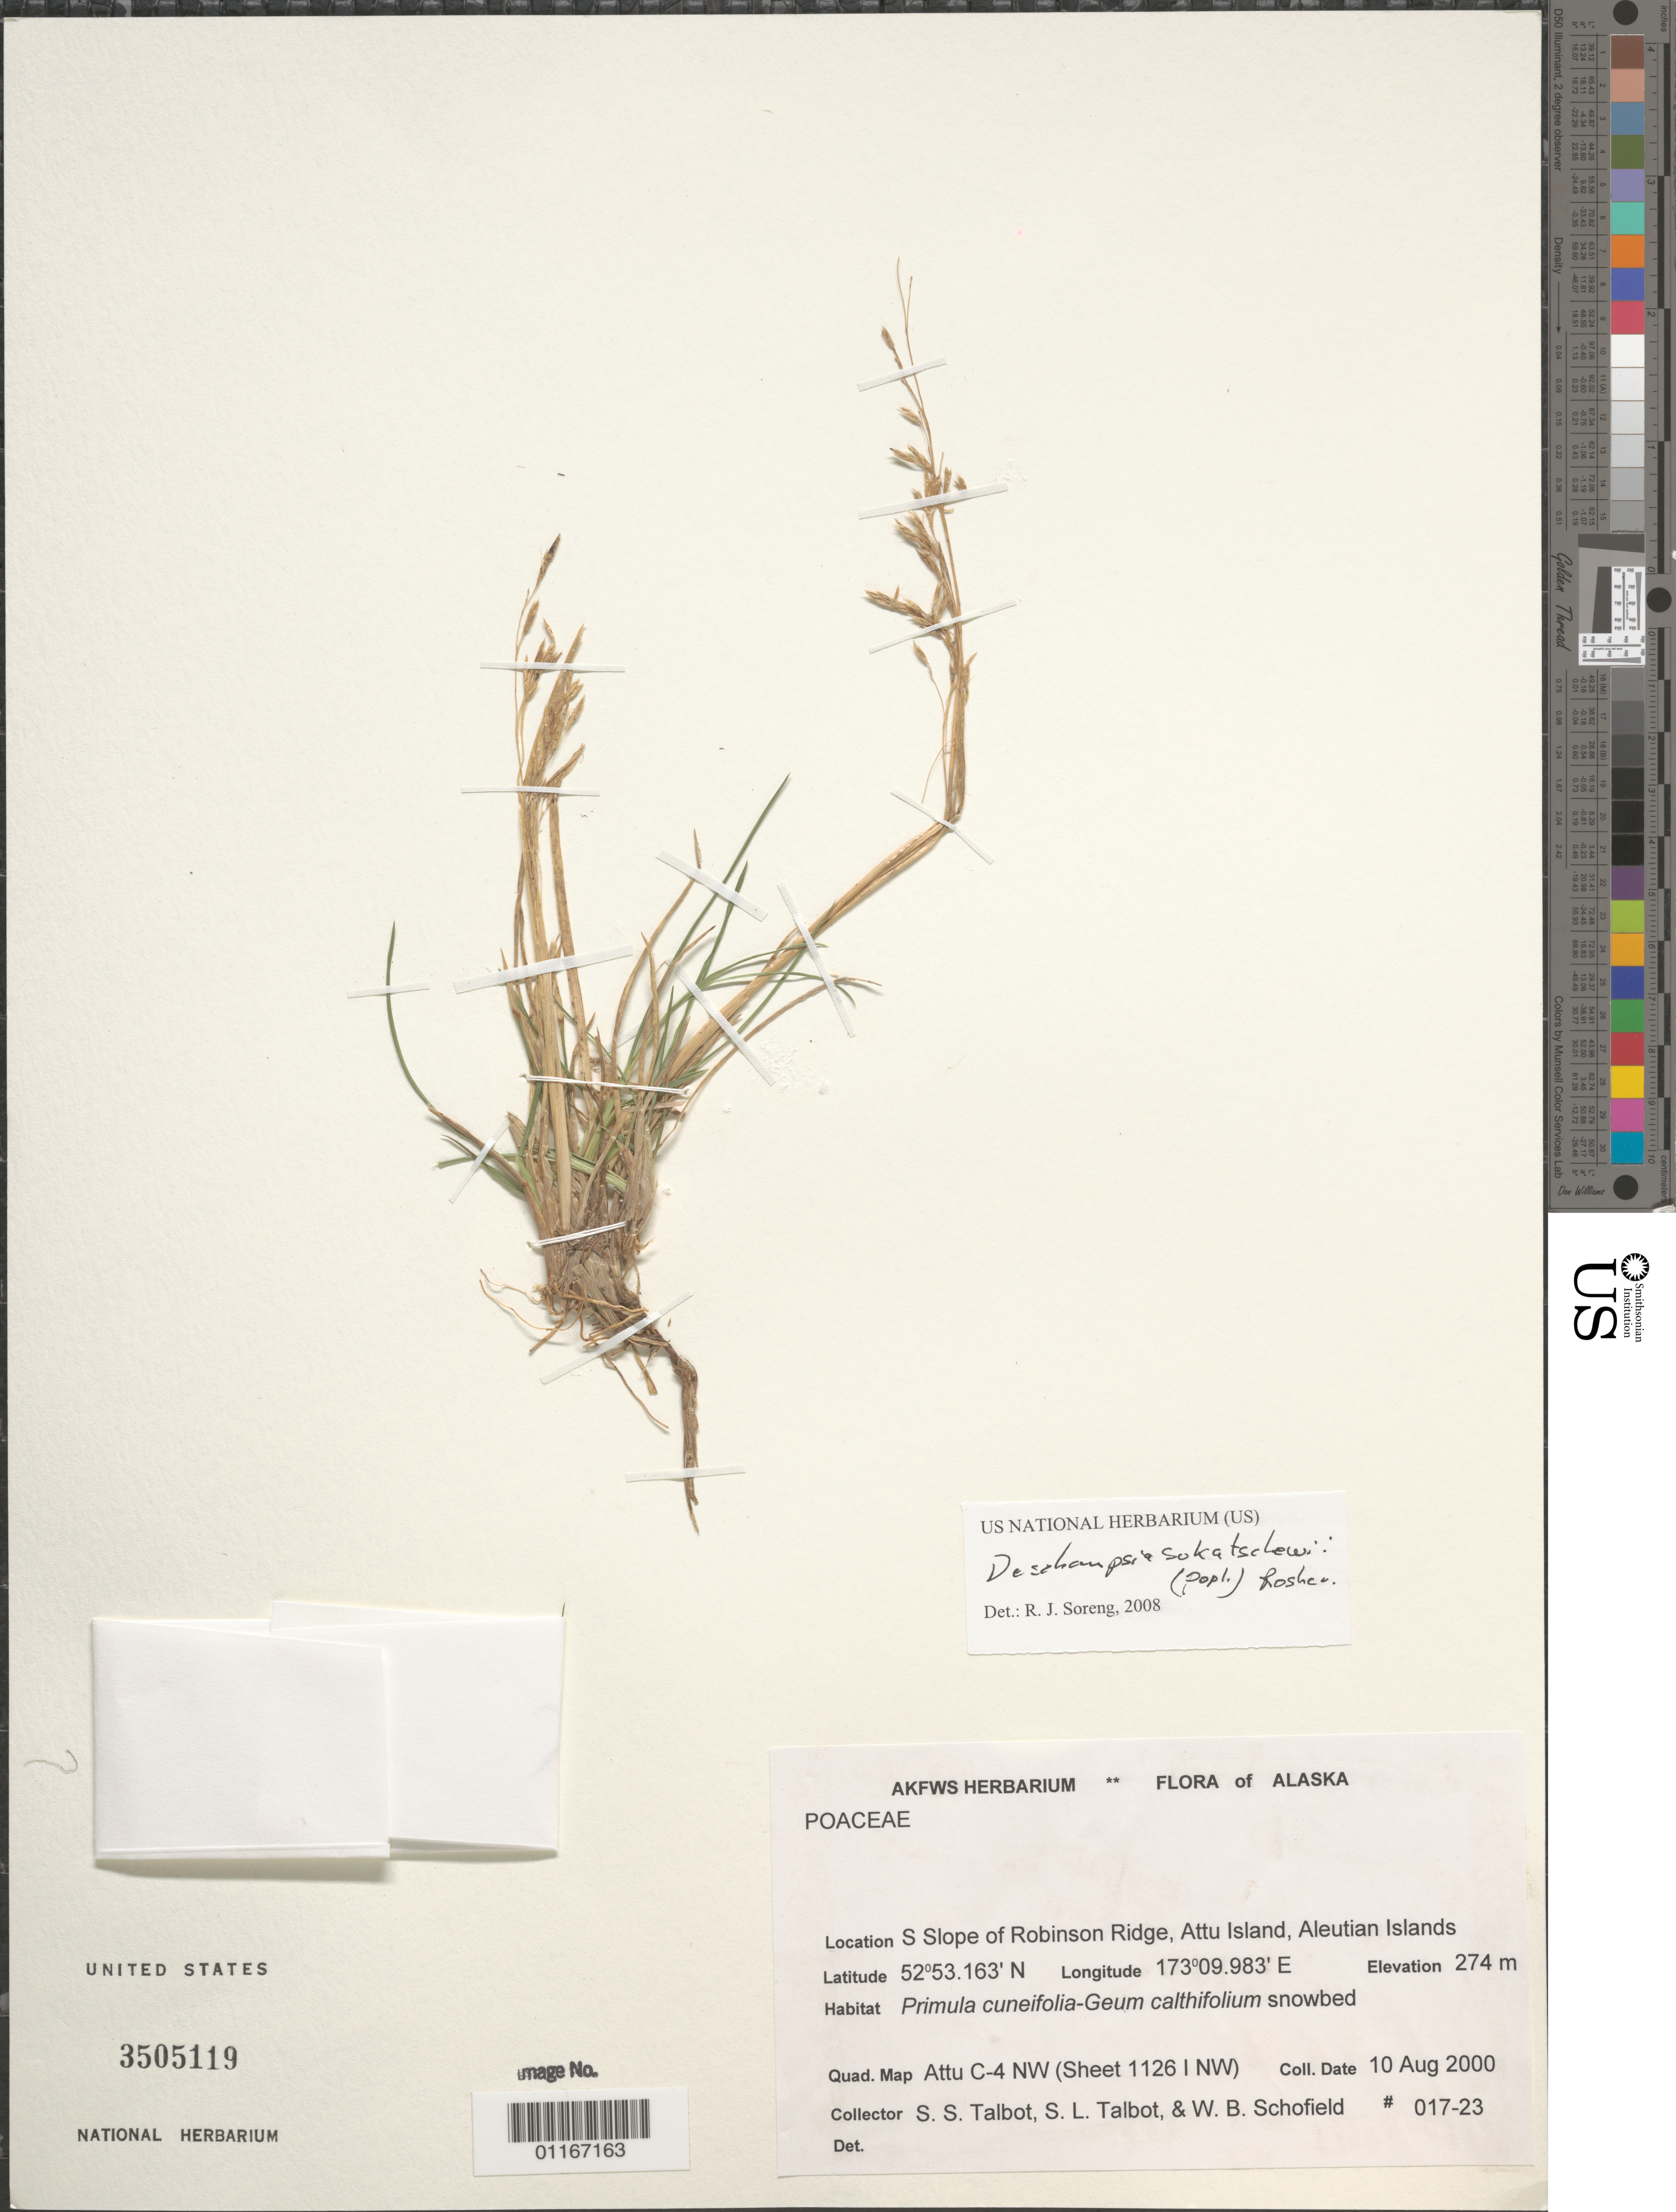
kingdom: Plantae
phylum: Tracheophyta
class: Liliopsida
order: Poales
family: Poaceae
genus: Deschampsia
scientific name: Deschampsia sukatschewii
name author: (Popl.) Roshev.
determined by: Soreng, Robert J., Research Associate (BOT), Smithsonian Institution - National Museum of Natural History (UNITED STATES)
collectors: S. S. Talbot, S. Talbot & W. Schofield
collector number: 017-23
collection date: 2000-08-10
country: United States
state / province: Alaska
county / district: Aleutian Islands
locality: South slope of Robinson Ridge, Attu Island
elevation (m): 274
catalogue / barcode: US 3505119